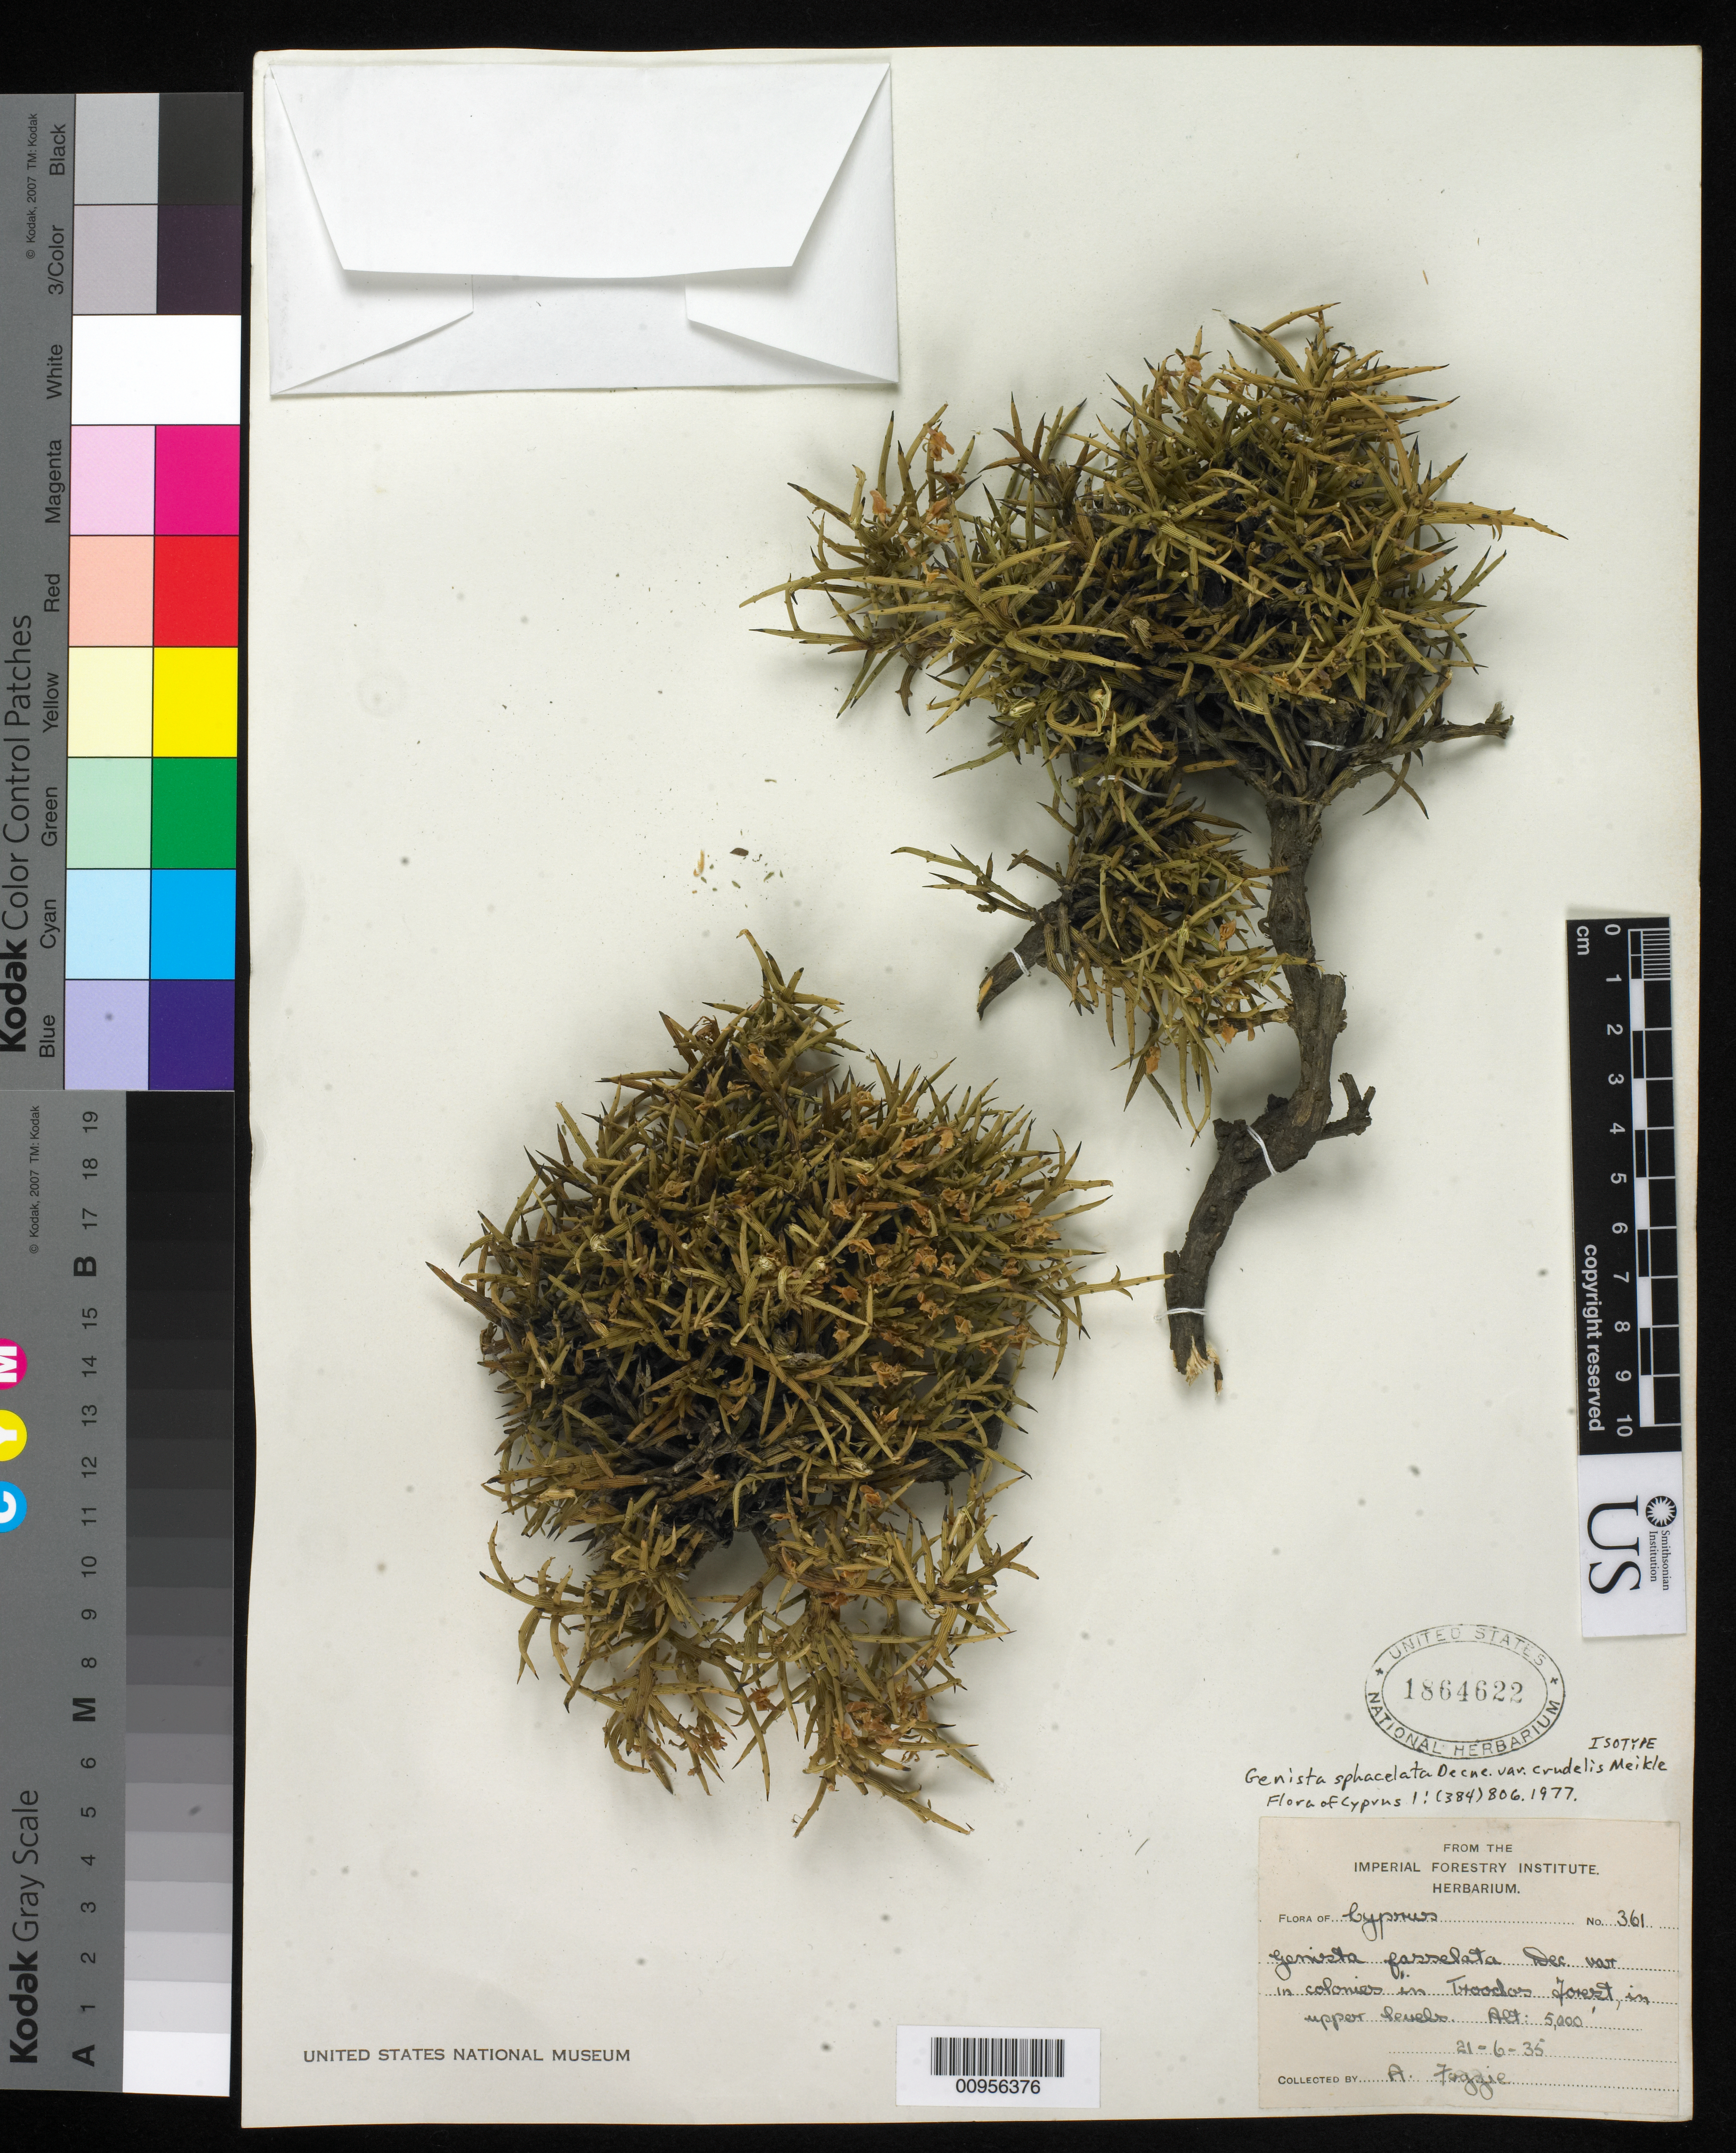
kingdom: Plantae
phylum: Tracheophyta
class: Magnoliopsida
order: Fabales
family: Fabaceae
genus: Genista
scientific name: Genista sphacelata var. crudelis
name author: Meikle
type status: Isotype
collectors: A. Foggie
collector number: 361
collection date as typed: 21 Jun 1935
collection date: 1935-06-21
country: Cyprus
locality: In Tsoodos Forest, in upper levels. [protologue, "above Amiandos"]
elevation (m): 1524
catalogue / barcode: US 1864622